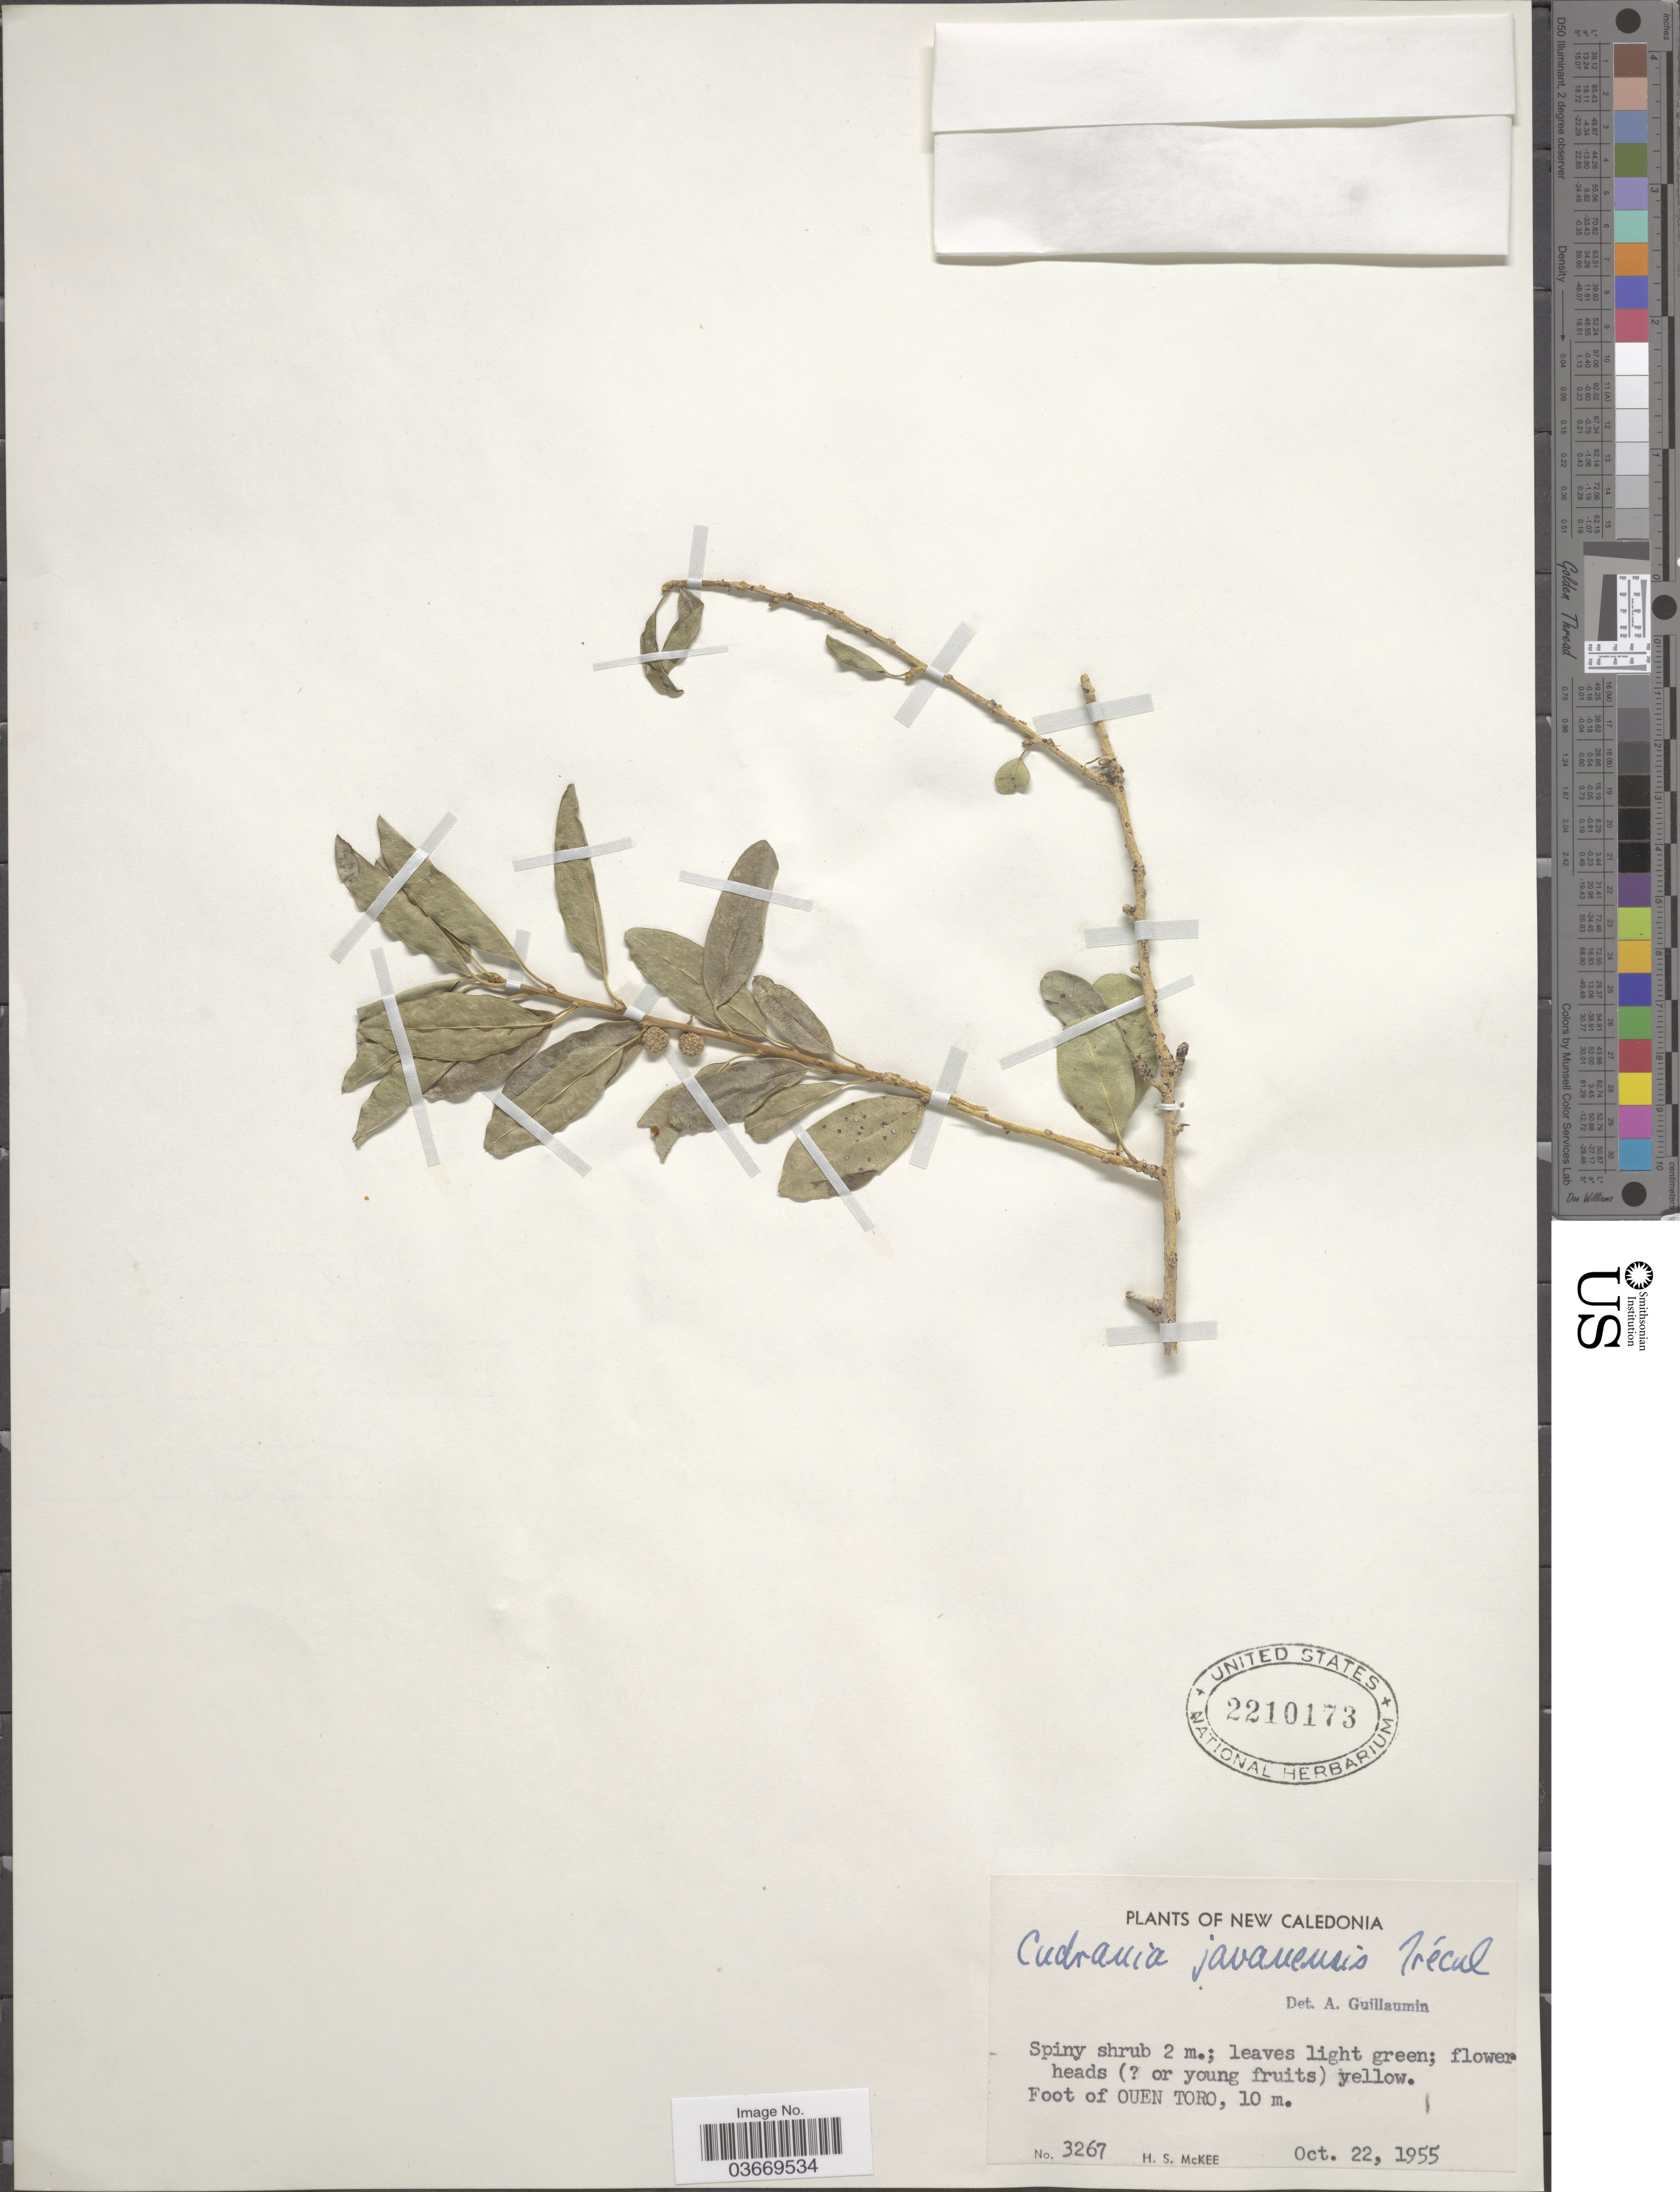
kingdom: Plantae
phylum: Tracheophyta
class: Magnoliopsida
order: Rosales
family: Moraceae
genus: Maclura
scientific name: Maclura cochinchinensis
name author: (Lour.) Corner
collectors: H. S. McKee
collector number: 3267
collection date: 1955-10-22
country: New Caledonia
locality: Foot of Ouen Toro.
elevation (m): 10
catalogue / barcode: US 2210173